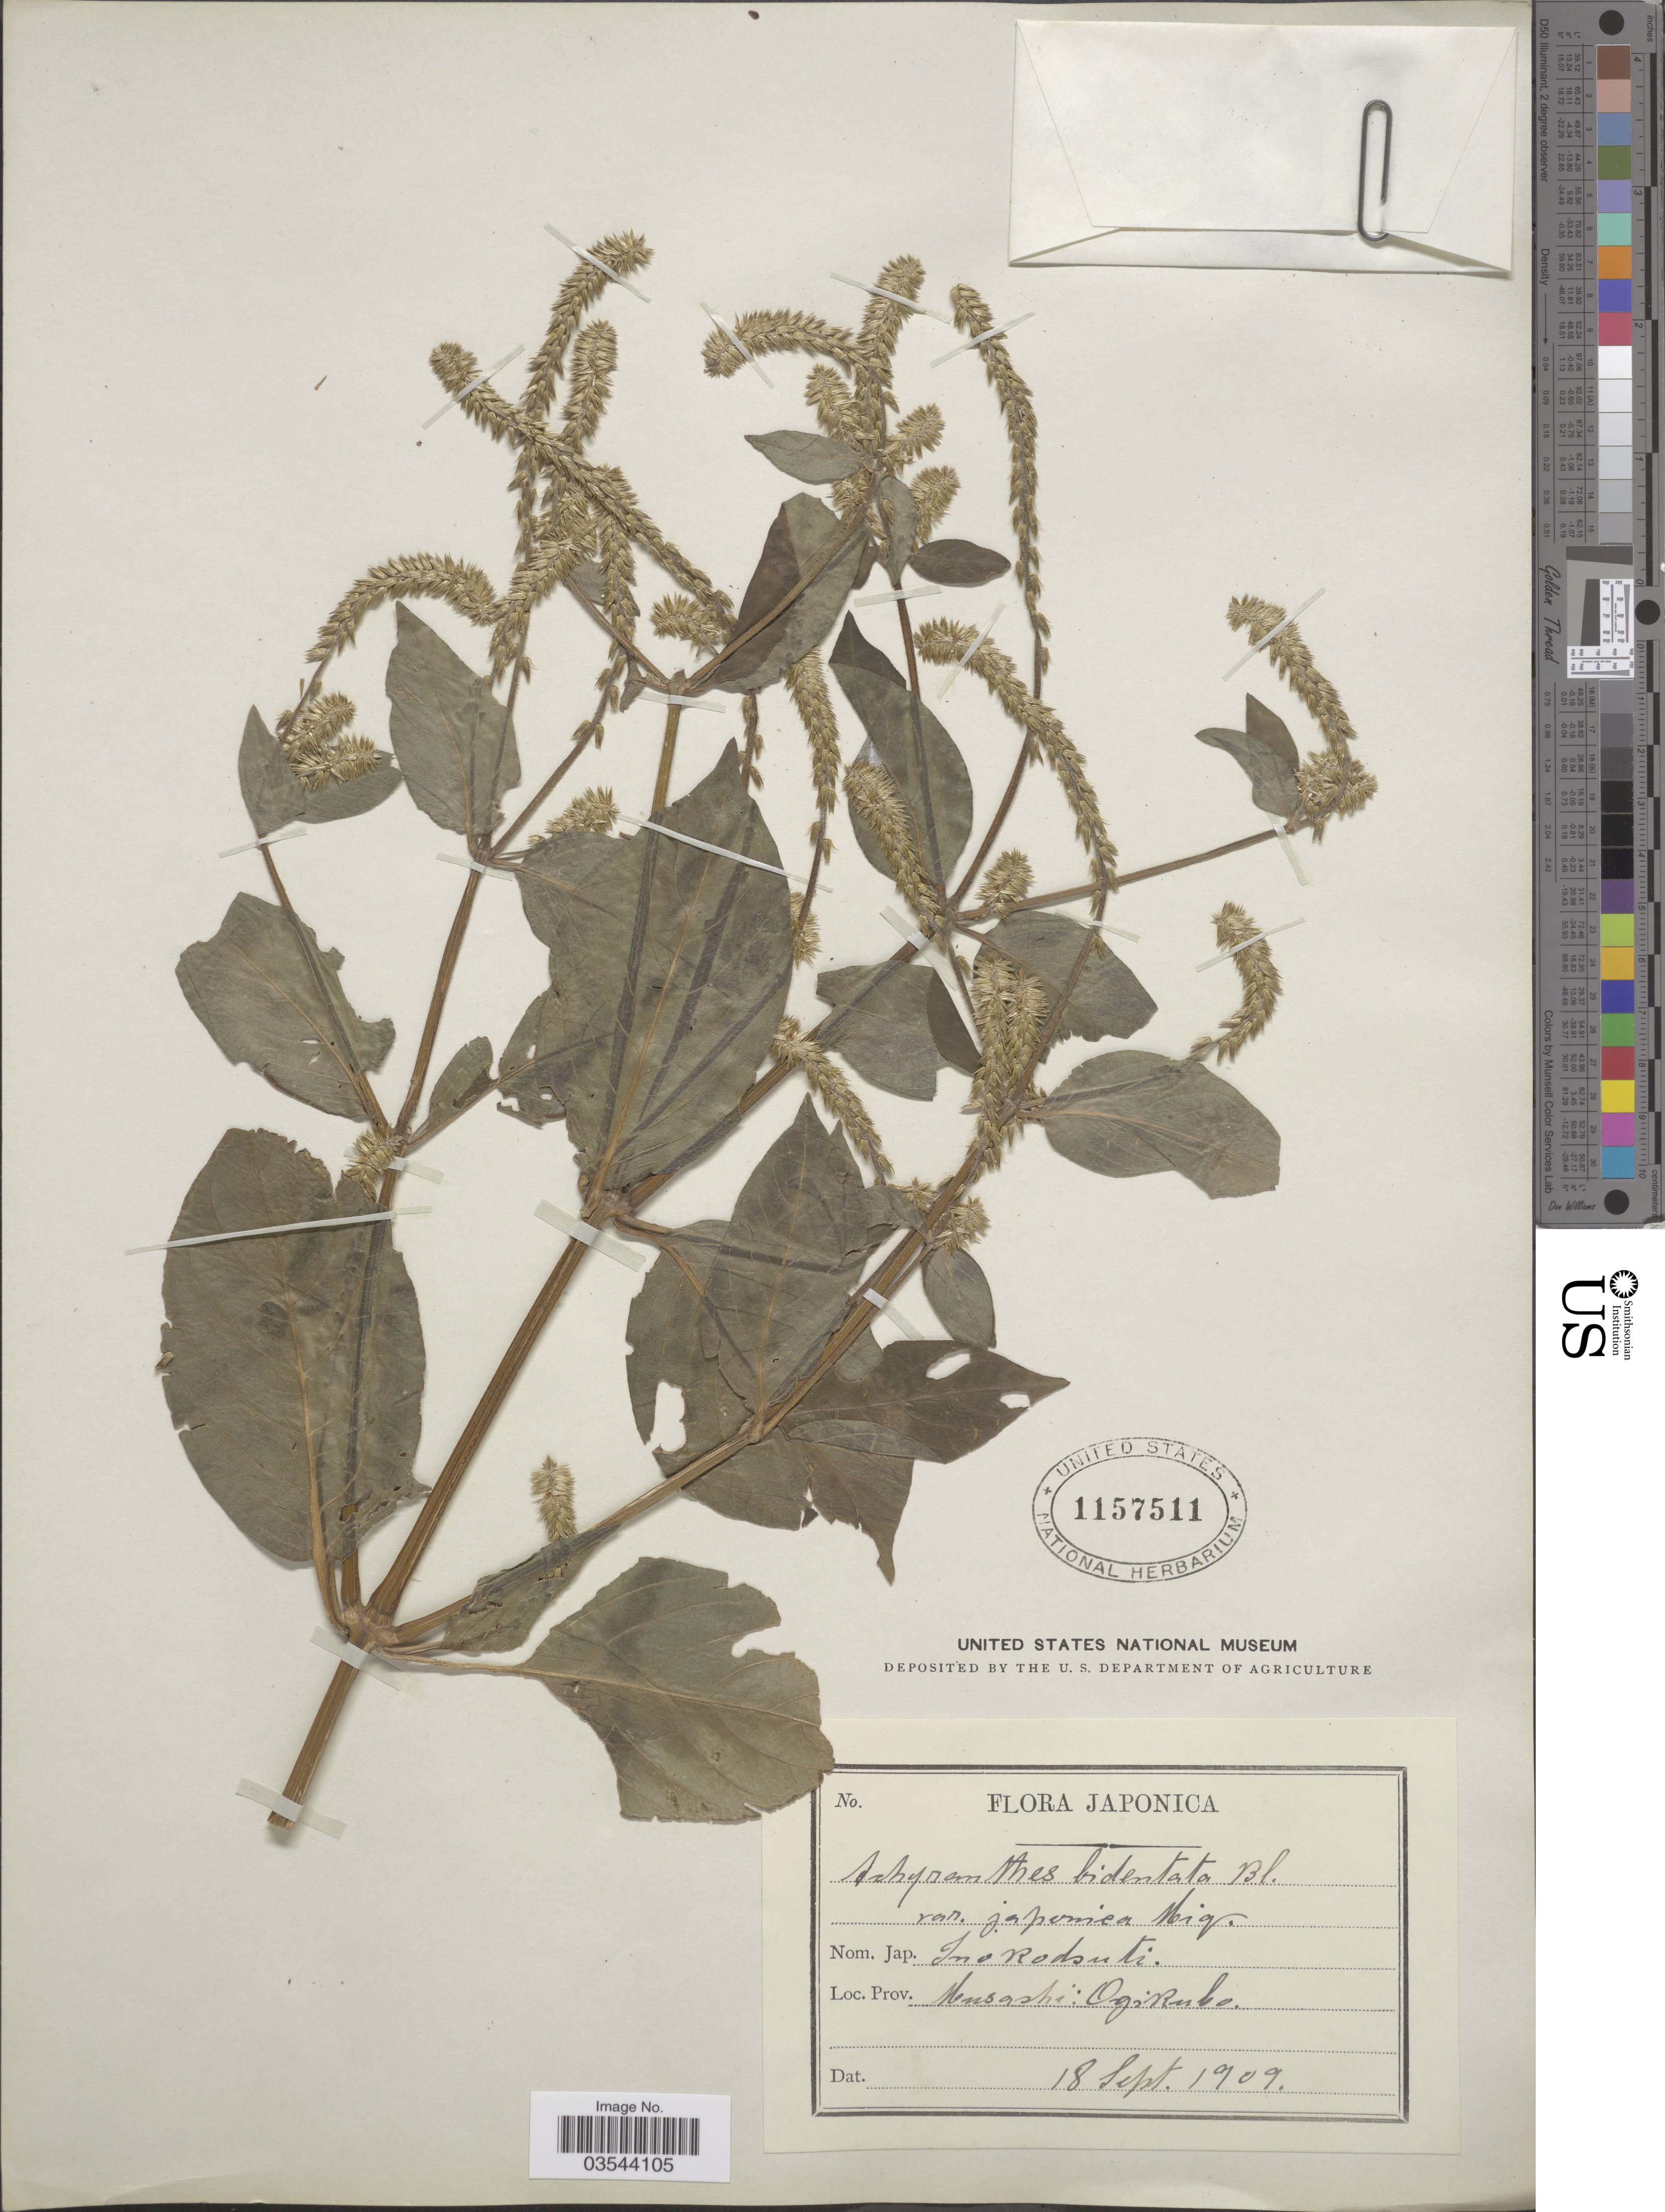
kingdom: Plantae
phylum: Tracheophyta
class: Magnoliopsida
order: Caryophyllales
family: Amaranthaceae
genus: Achyranthes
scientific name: Achyranthes bidentata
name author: Blume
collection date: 1909-09-18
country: Japan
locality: Musashi: Ogikubo.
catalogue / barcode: US 1157511